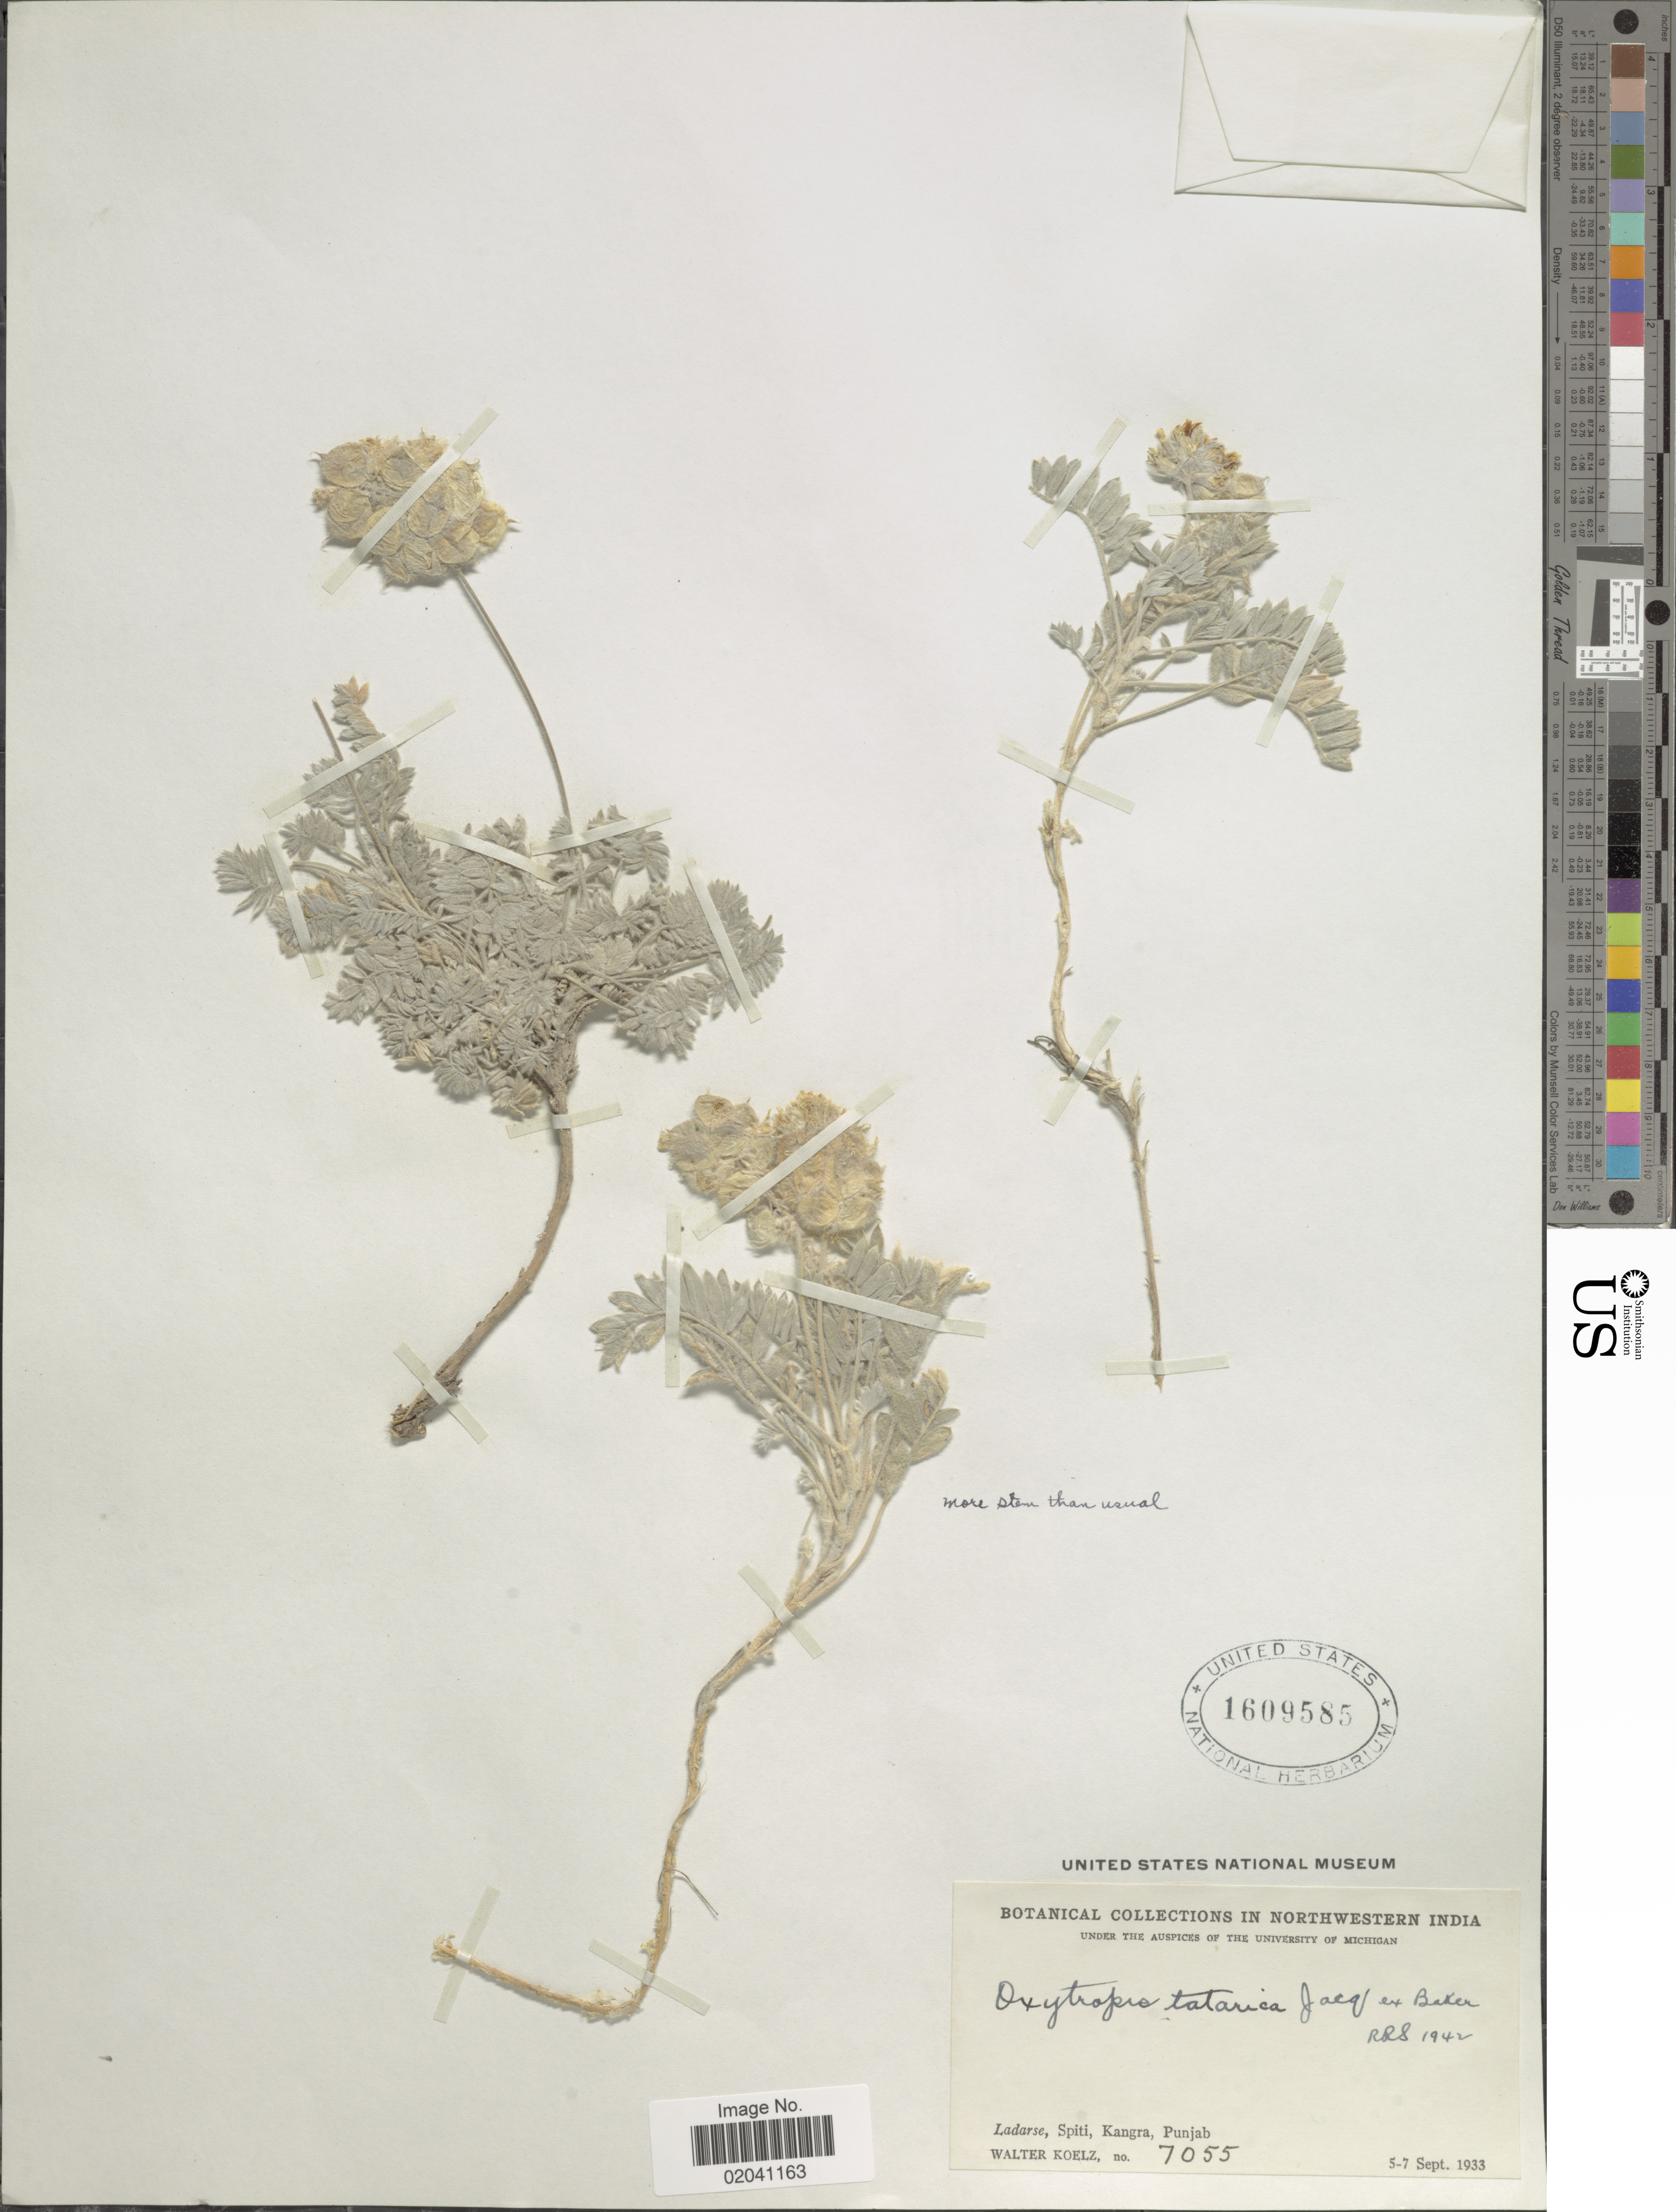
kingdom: Plantae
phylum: Tracheophyta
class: Magnoliopsida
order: Fabales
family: Fabaceae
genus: Oxytropis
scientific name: Oxytropis tatarica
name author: Baker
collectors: W. N. Koelz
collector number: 7055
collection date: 1933-09-05/1933-09-07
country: India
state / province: Punjab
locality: Ladarse, Spiti, Kangra, Punjab. Northwestern India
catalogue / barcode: US 1609585